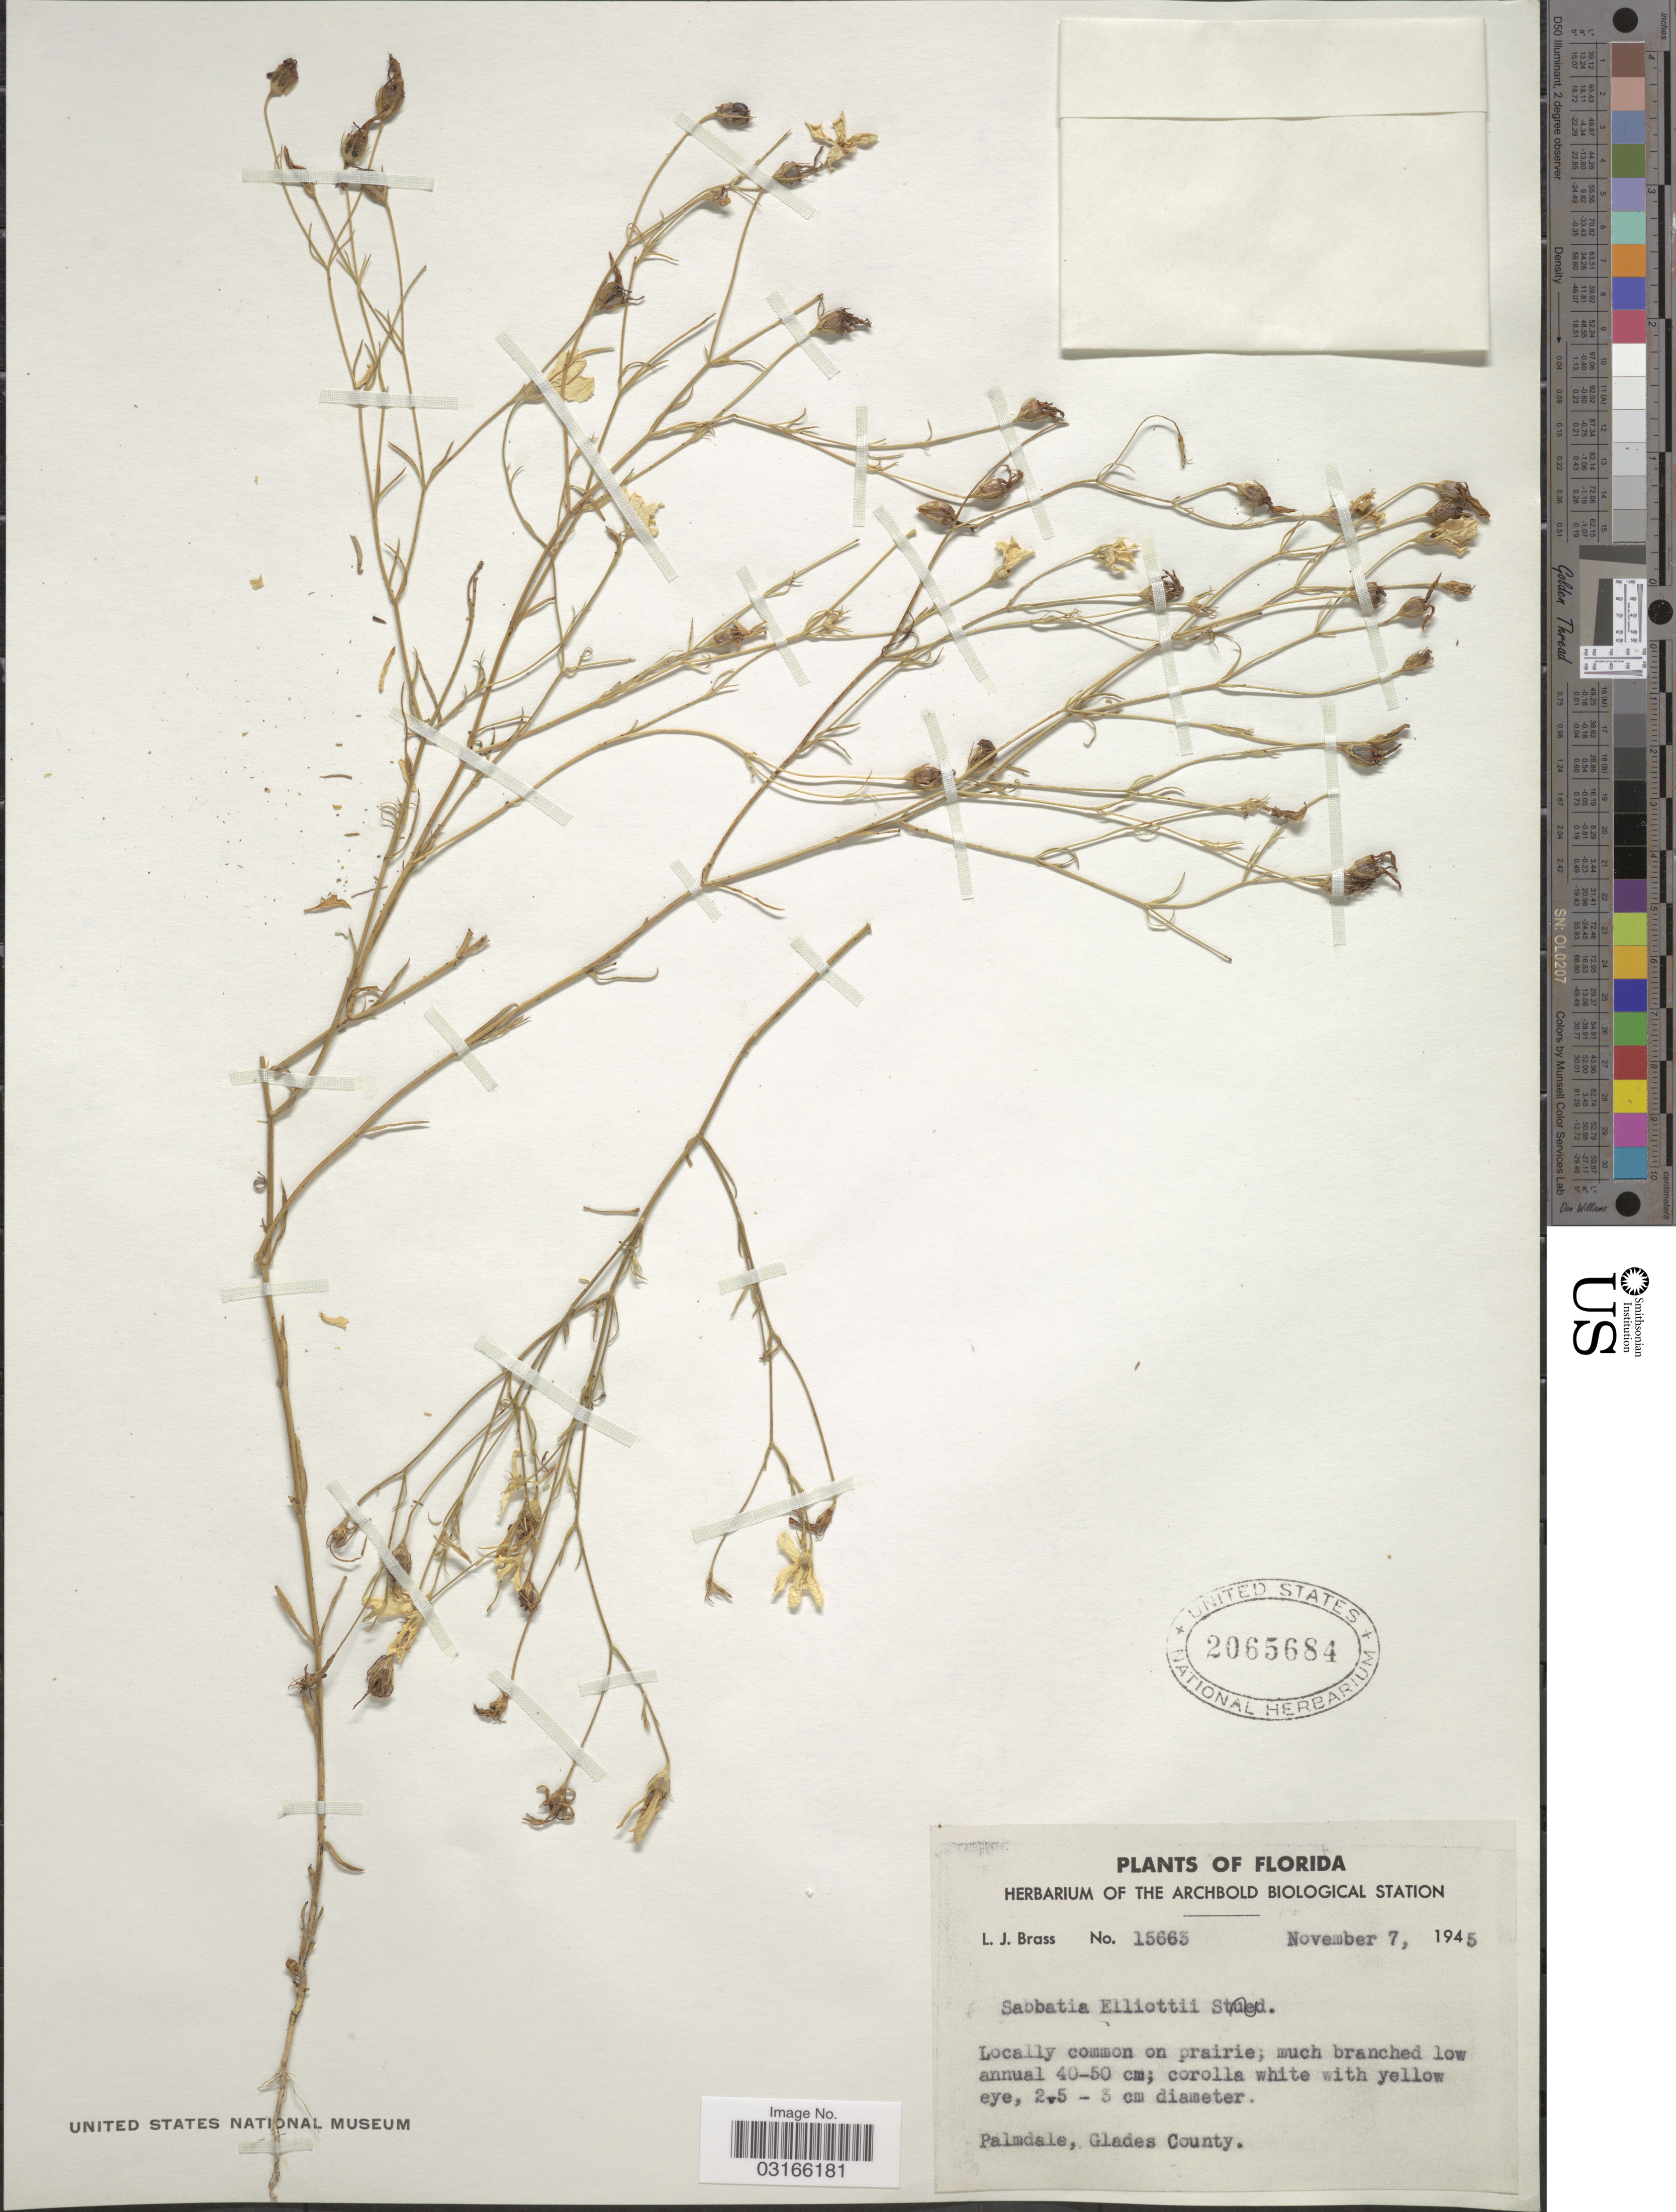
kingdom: Plantae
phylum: Tracheophyta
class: Magnoliopsida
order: Gentianales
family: Gentianaceae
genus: Sabatia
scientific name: Sabatia brevifolia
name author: Raf.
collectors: L. J. Brass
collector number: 15663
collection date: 1945-11-07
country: United States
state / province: Florida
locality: Palmdale, Glades County.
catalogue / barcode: US 2065684